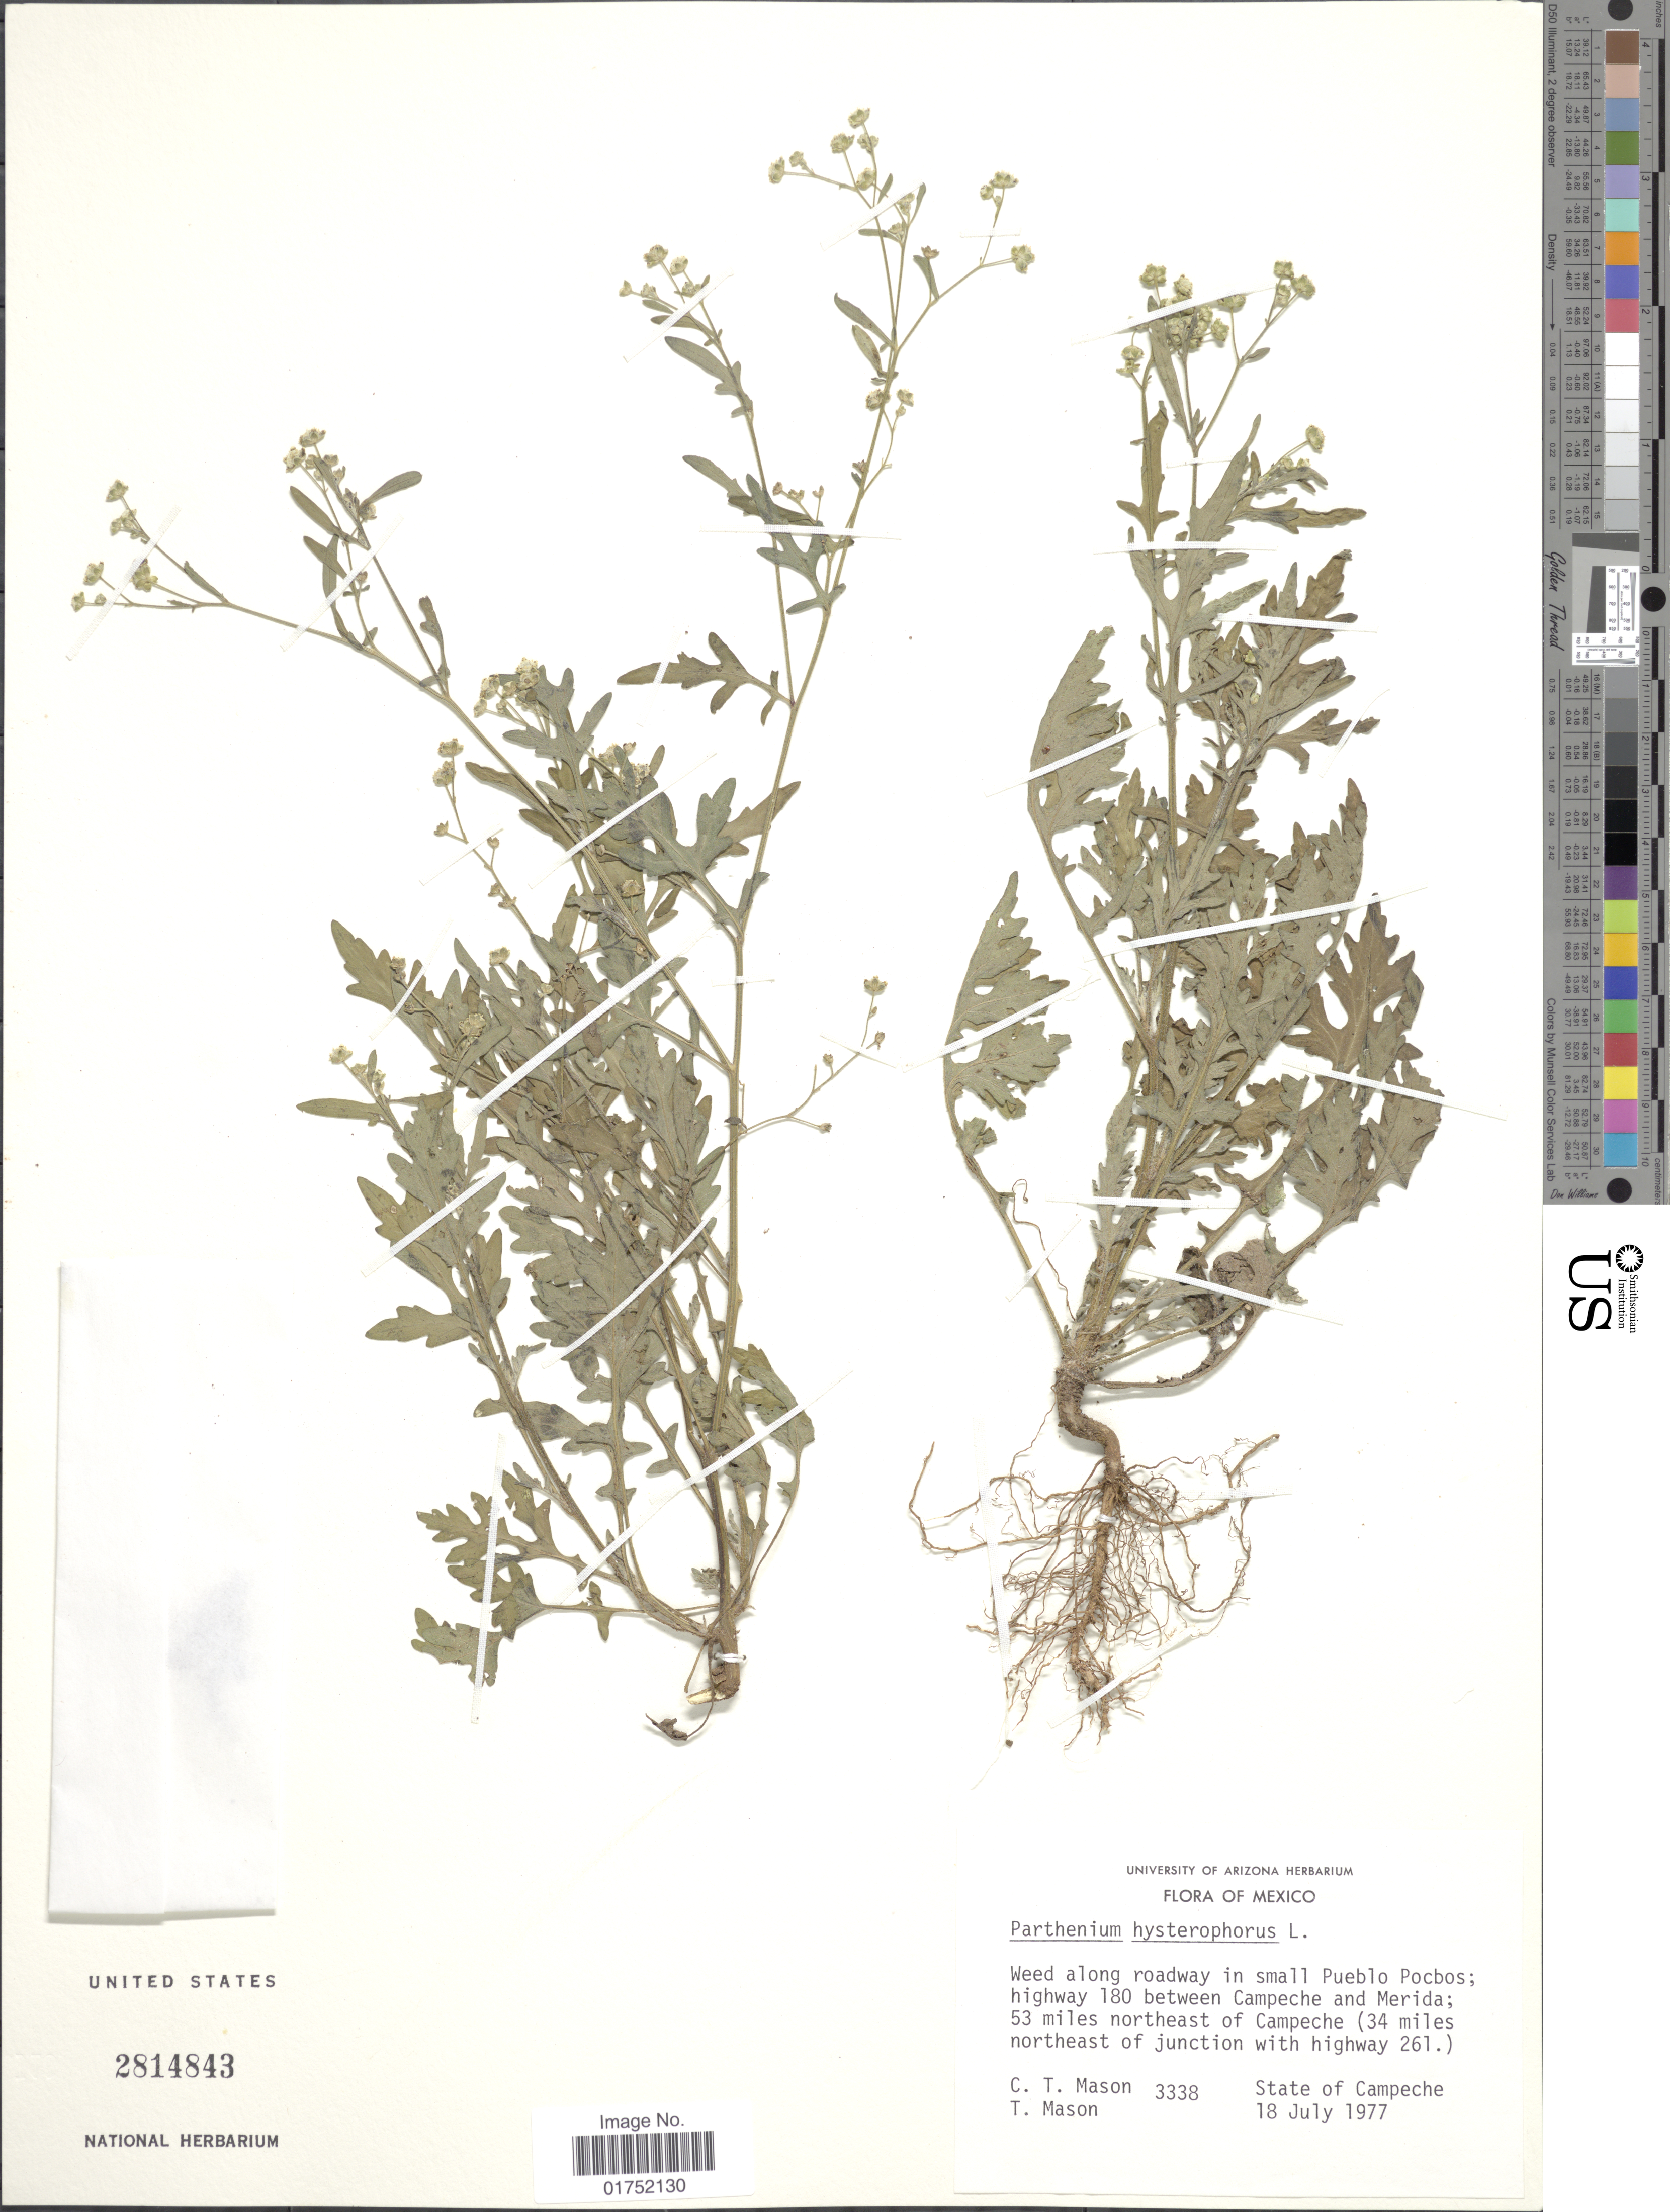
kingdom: Plantae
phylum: Tracheophyta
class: Magnoliopsida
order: Asterales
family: Asteraceae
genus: Parthenium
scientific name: Parthenium hysterophorus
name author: L.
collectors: C. T. Mason & Mason, T.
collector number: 3338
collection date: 1977-07-18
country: Mexico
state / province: Campeche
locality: Highway 180 between Campeche and Merida, 53 miles northeast of Campeche (34 miles northeast of junction with highway 261)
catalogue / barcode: US 2814843